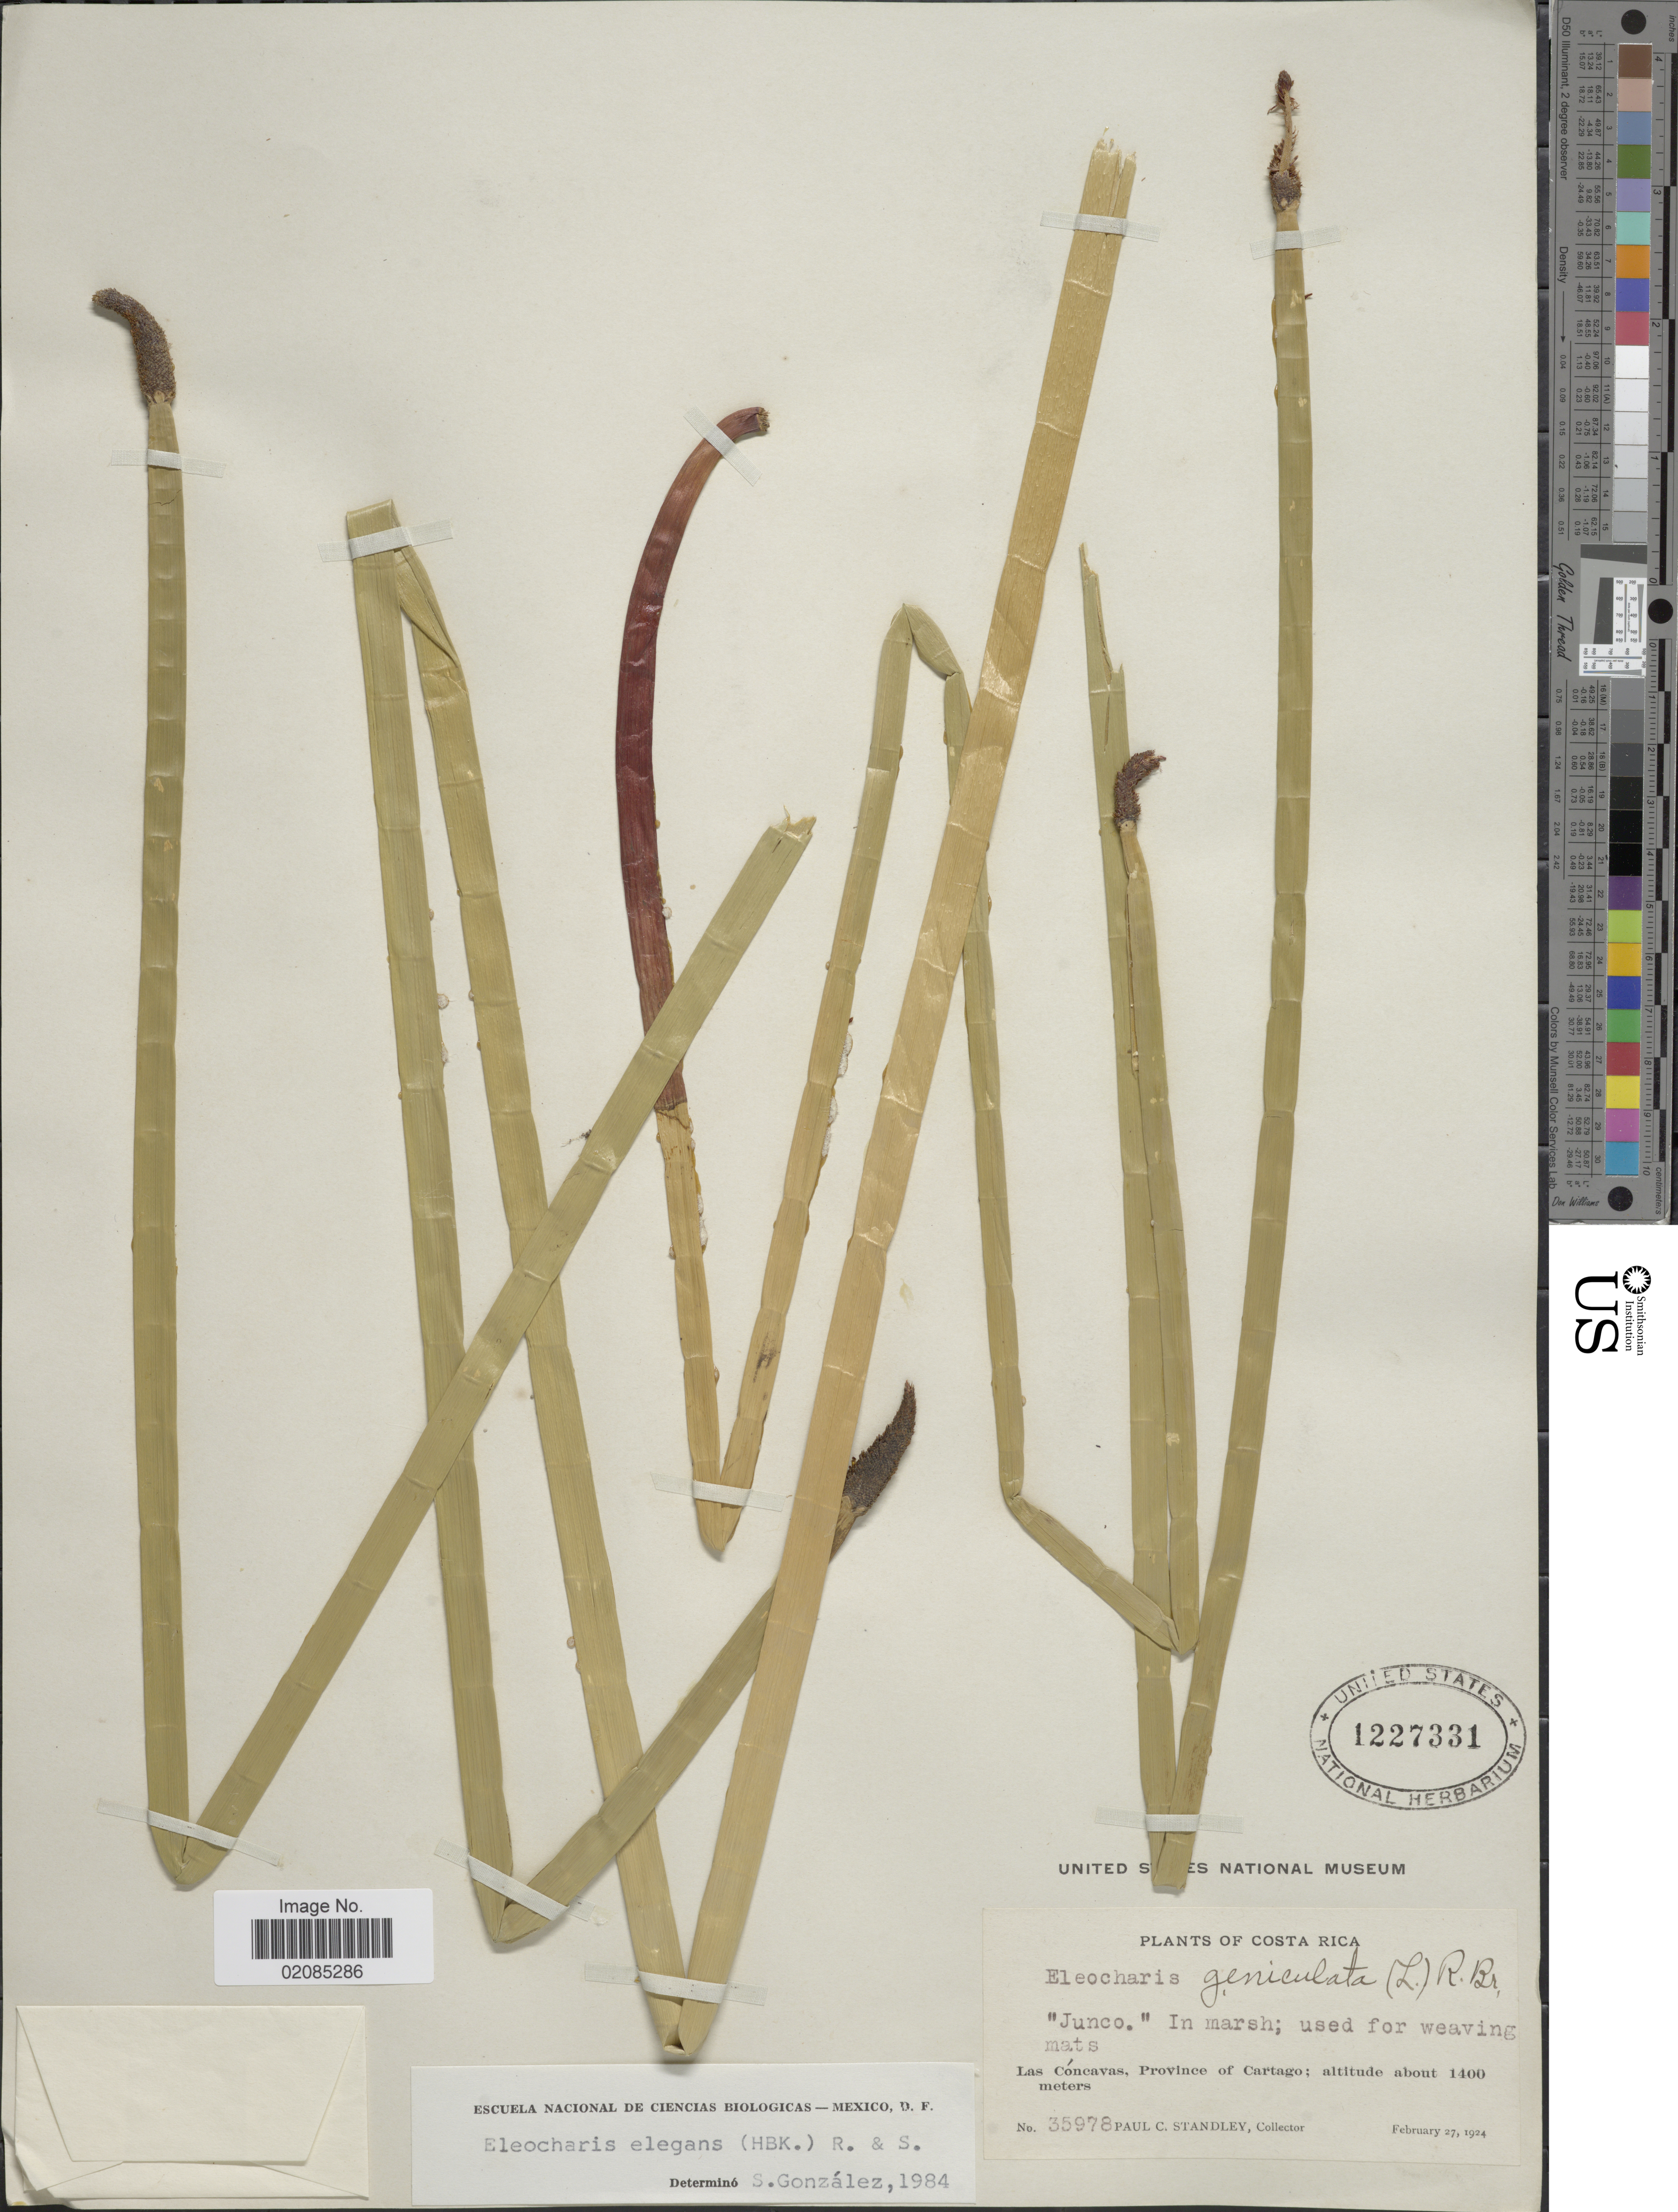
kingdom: Plantae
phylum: Tracheophyta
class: Liliopsida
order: Poales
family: Cyperaceae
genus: Eleocharis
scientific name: Eleocharis elegans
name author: (Kunth) Roem. & Schult.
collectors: P. C. Standley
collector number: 35978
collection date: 1924-02-27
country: Costa Rica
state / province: Cartago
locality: Las Concavas, Province of Cartago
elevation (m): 1400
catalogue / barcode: US 1227331